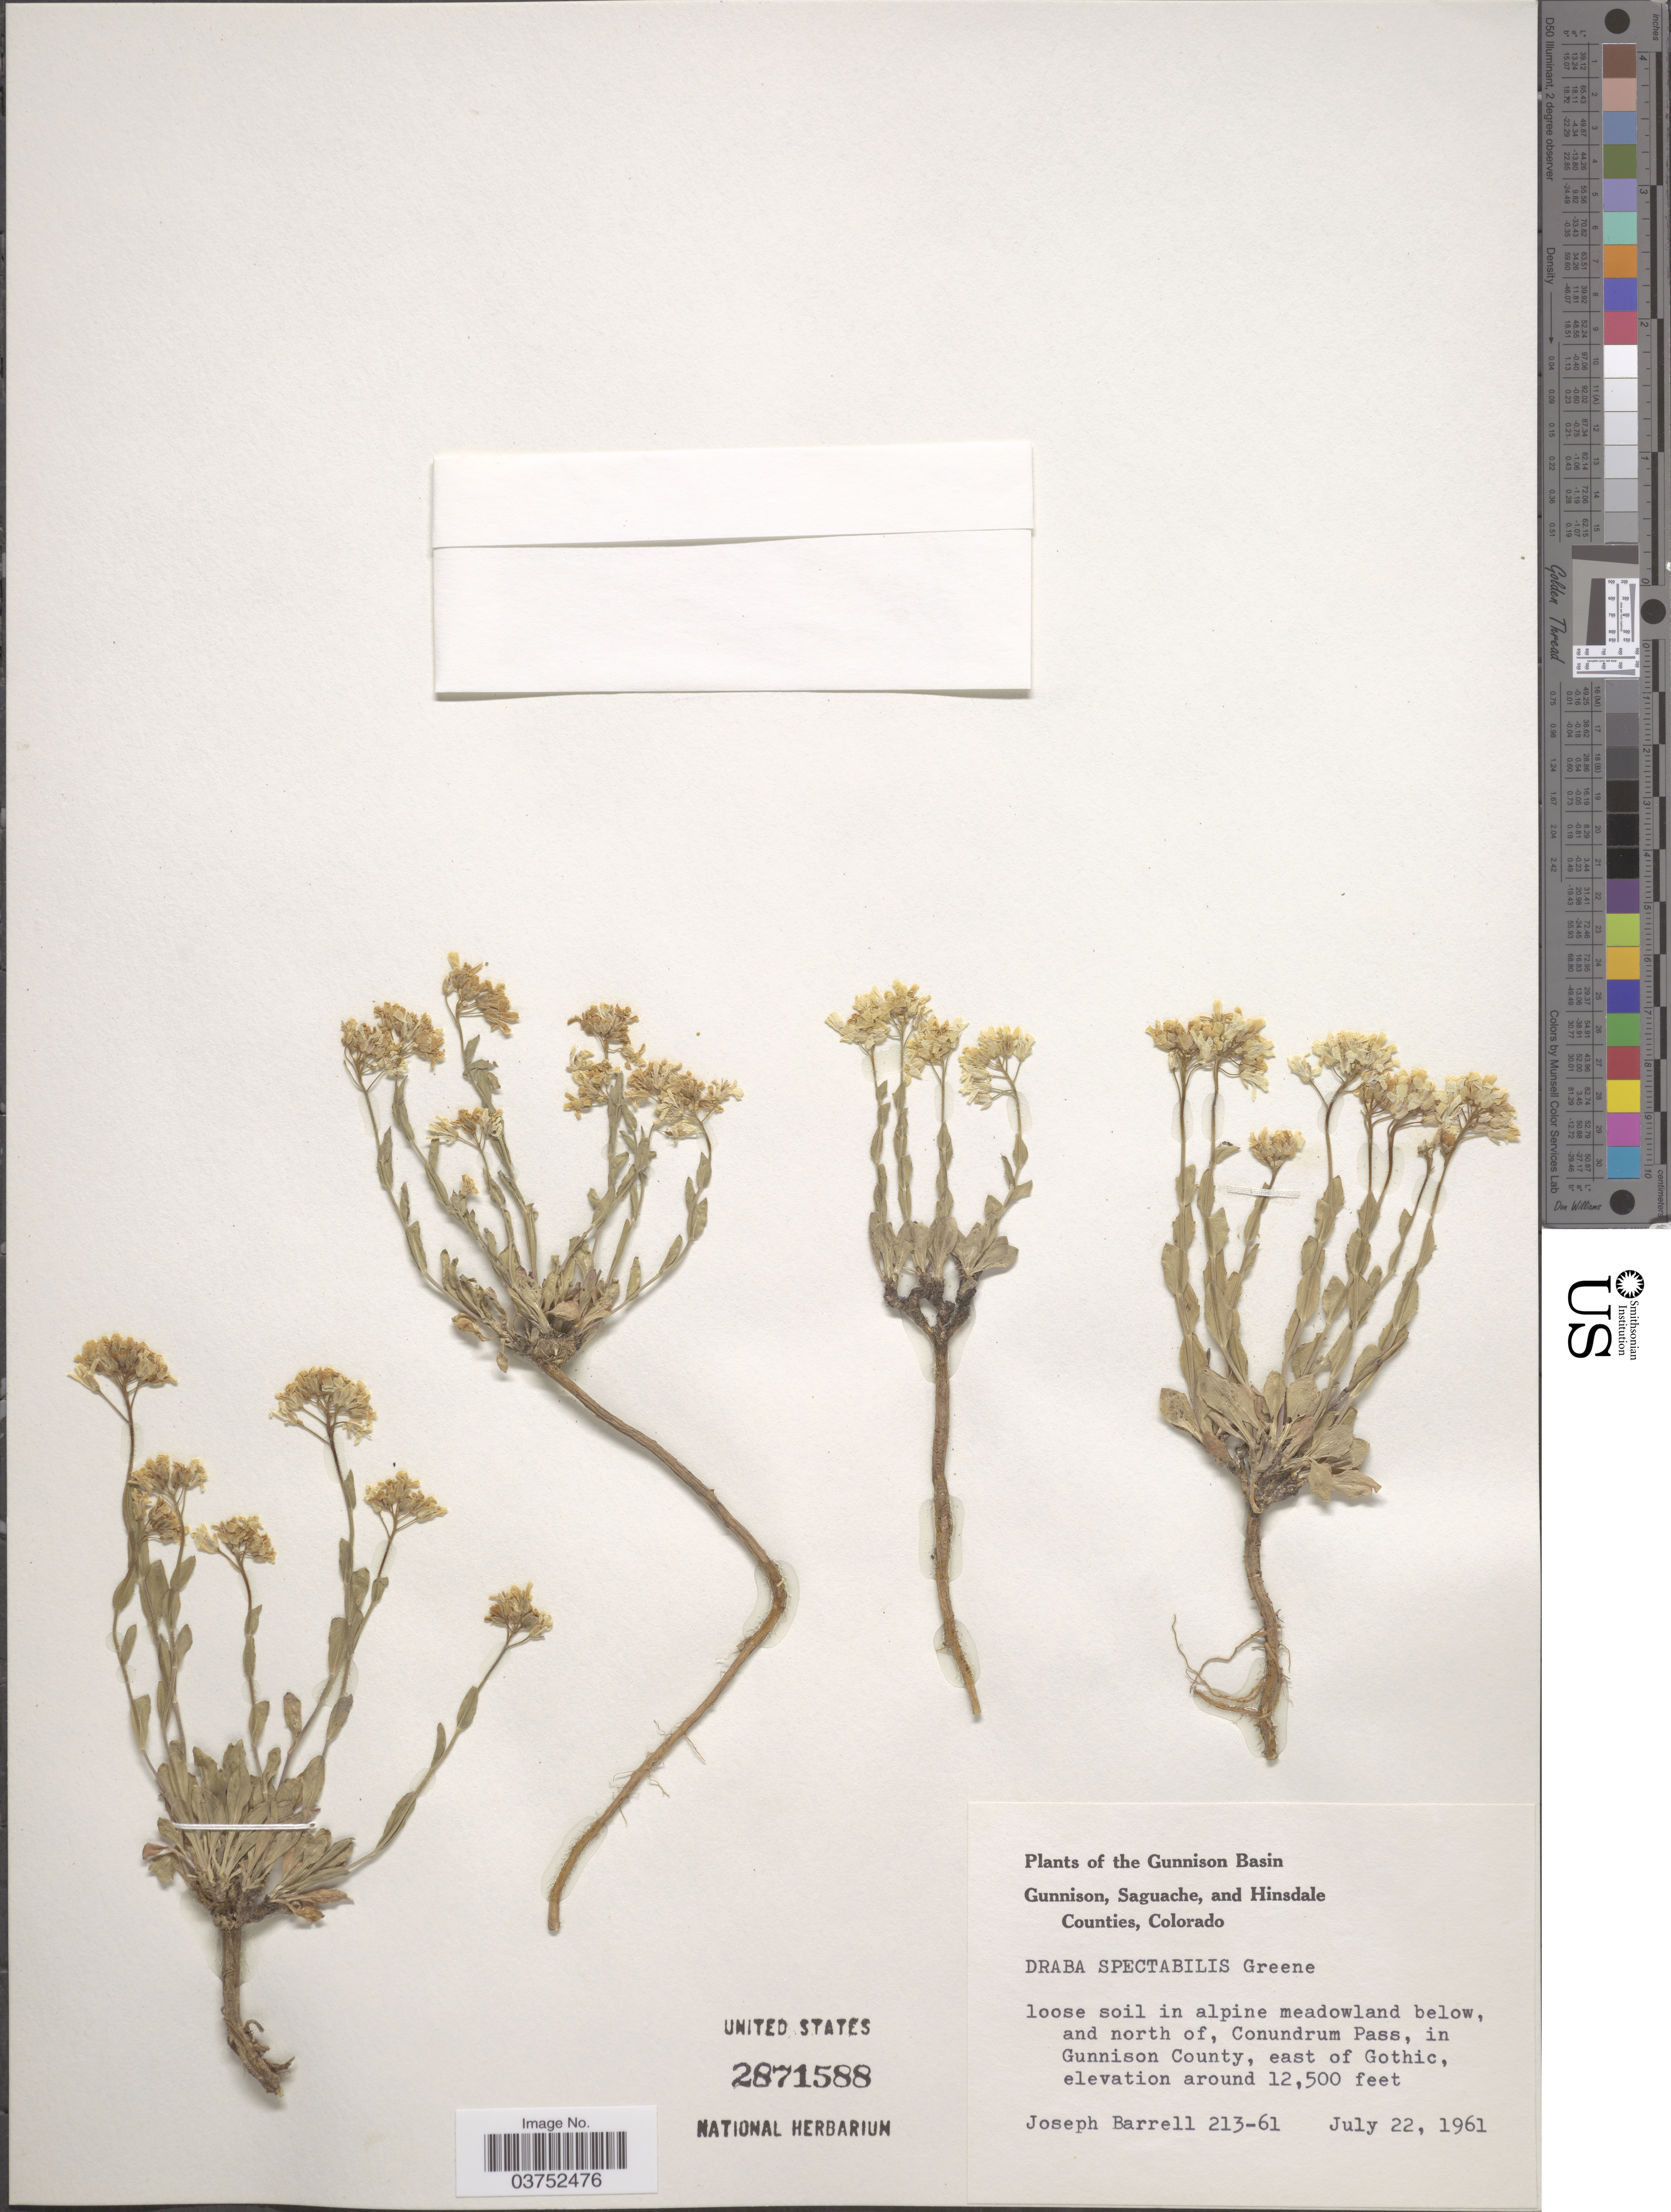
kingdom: Plantae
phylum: Tracheophyta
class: Magnoliopsida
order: Brassicales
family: Brassicaceae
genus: Draba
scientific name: Draba spectabilis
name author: Greene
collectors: J. Barrell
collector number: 213-61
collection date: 1961-07-22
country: United States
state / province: Colorado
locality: The Gunnison Basin. In alpine meadowland below, and north of, Conundrum Pass, in Gunnison County, east of Gothic.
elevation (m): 3810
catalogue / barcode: US 2871588